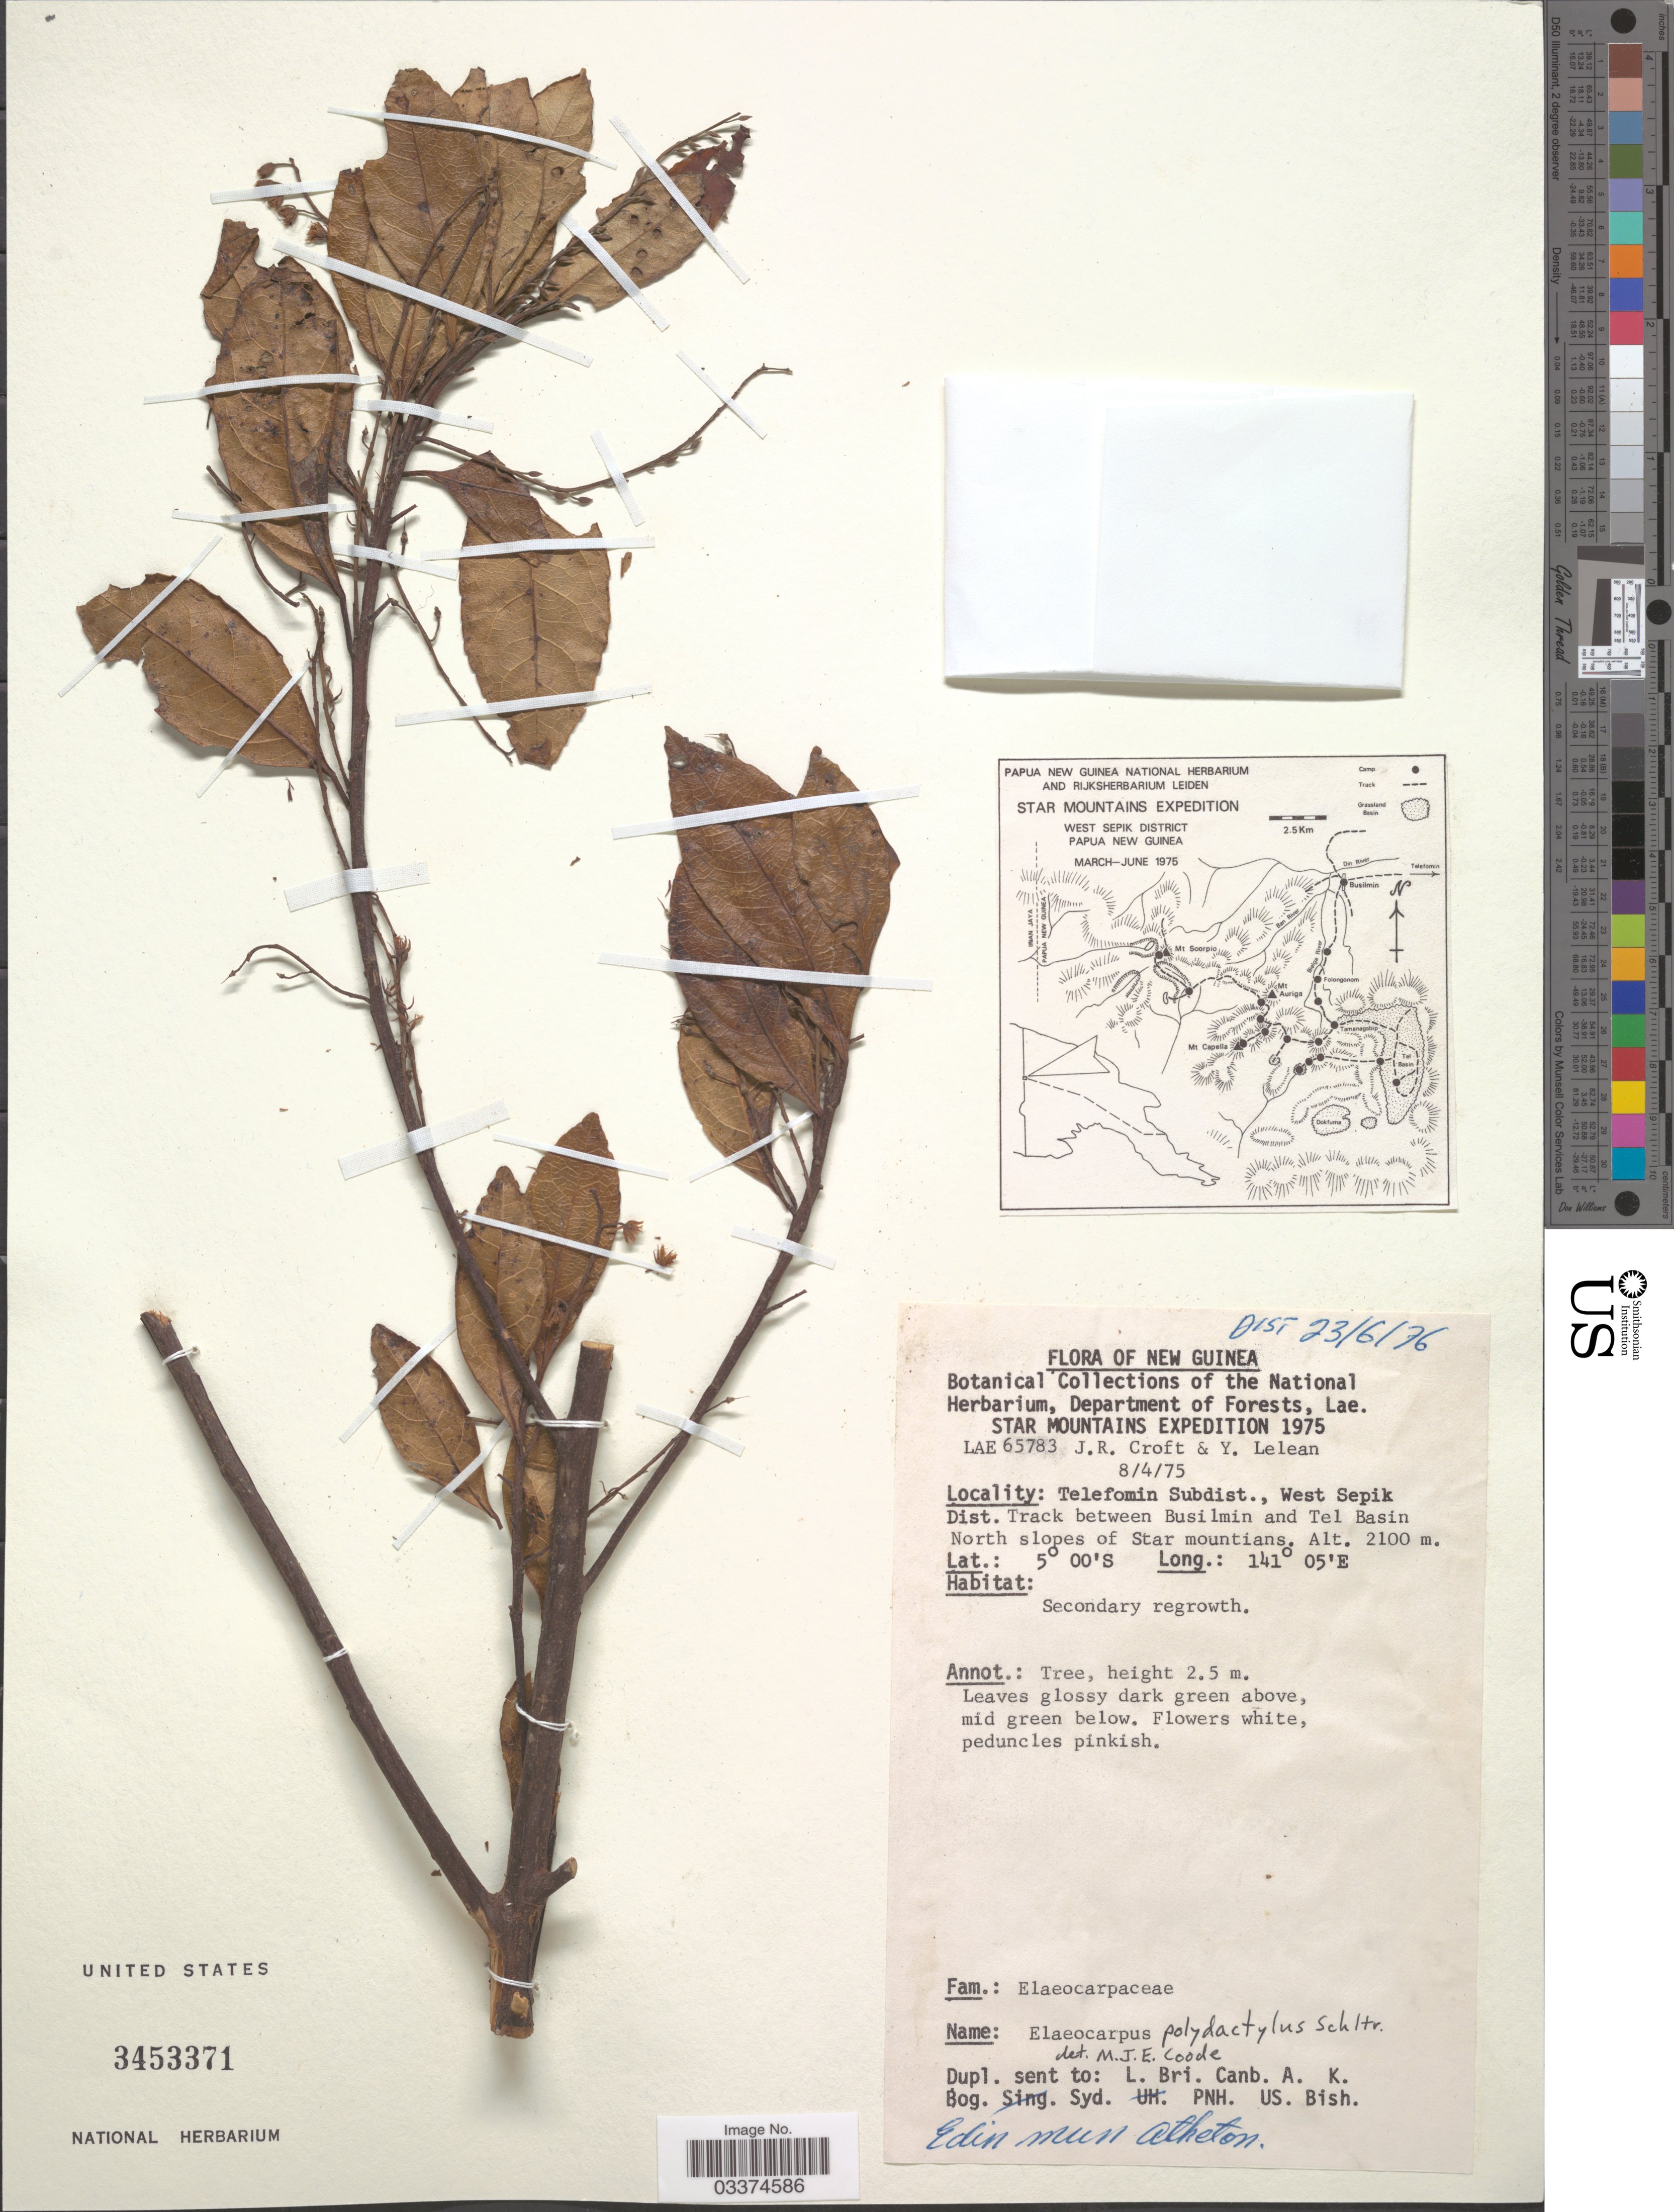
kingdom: Plantae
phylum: Tracheophyta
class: Magnoliopsida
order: Oxalidales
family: Elaeocarpaceae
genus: Elaeocarpus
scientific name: Elaeocarpus polydactylus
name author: Schltr.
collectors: J. R. Croft & Y. Lelean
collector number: LAE65783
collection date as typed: Transcribed d/m/y: 8/4/75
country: Papua New Guinea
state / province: Sandaun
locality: New Guinea, Star Mountains, Telefomin Subdist., West Sepik Dist. Track between Busilmin and Tel Basin North slopes of Star Mountains.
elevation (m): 2100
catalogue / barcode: US 3453371